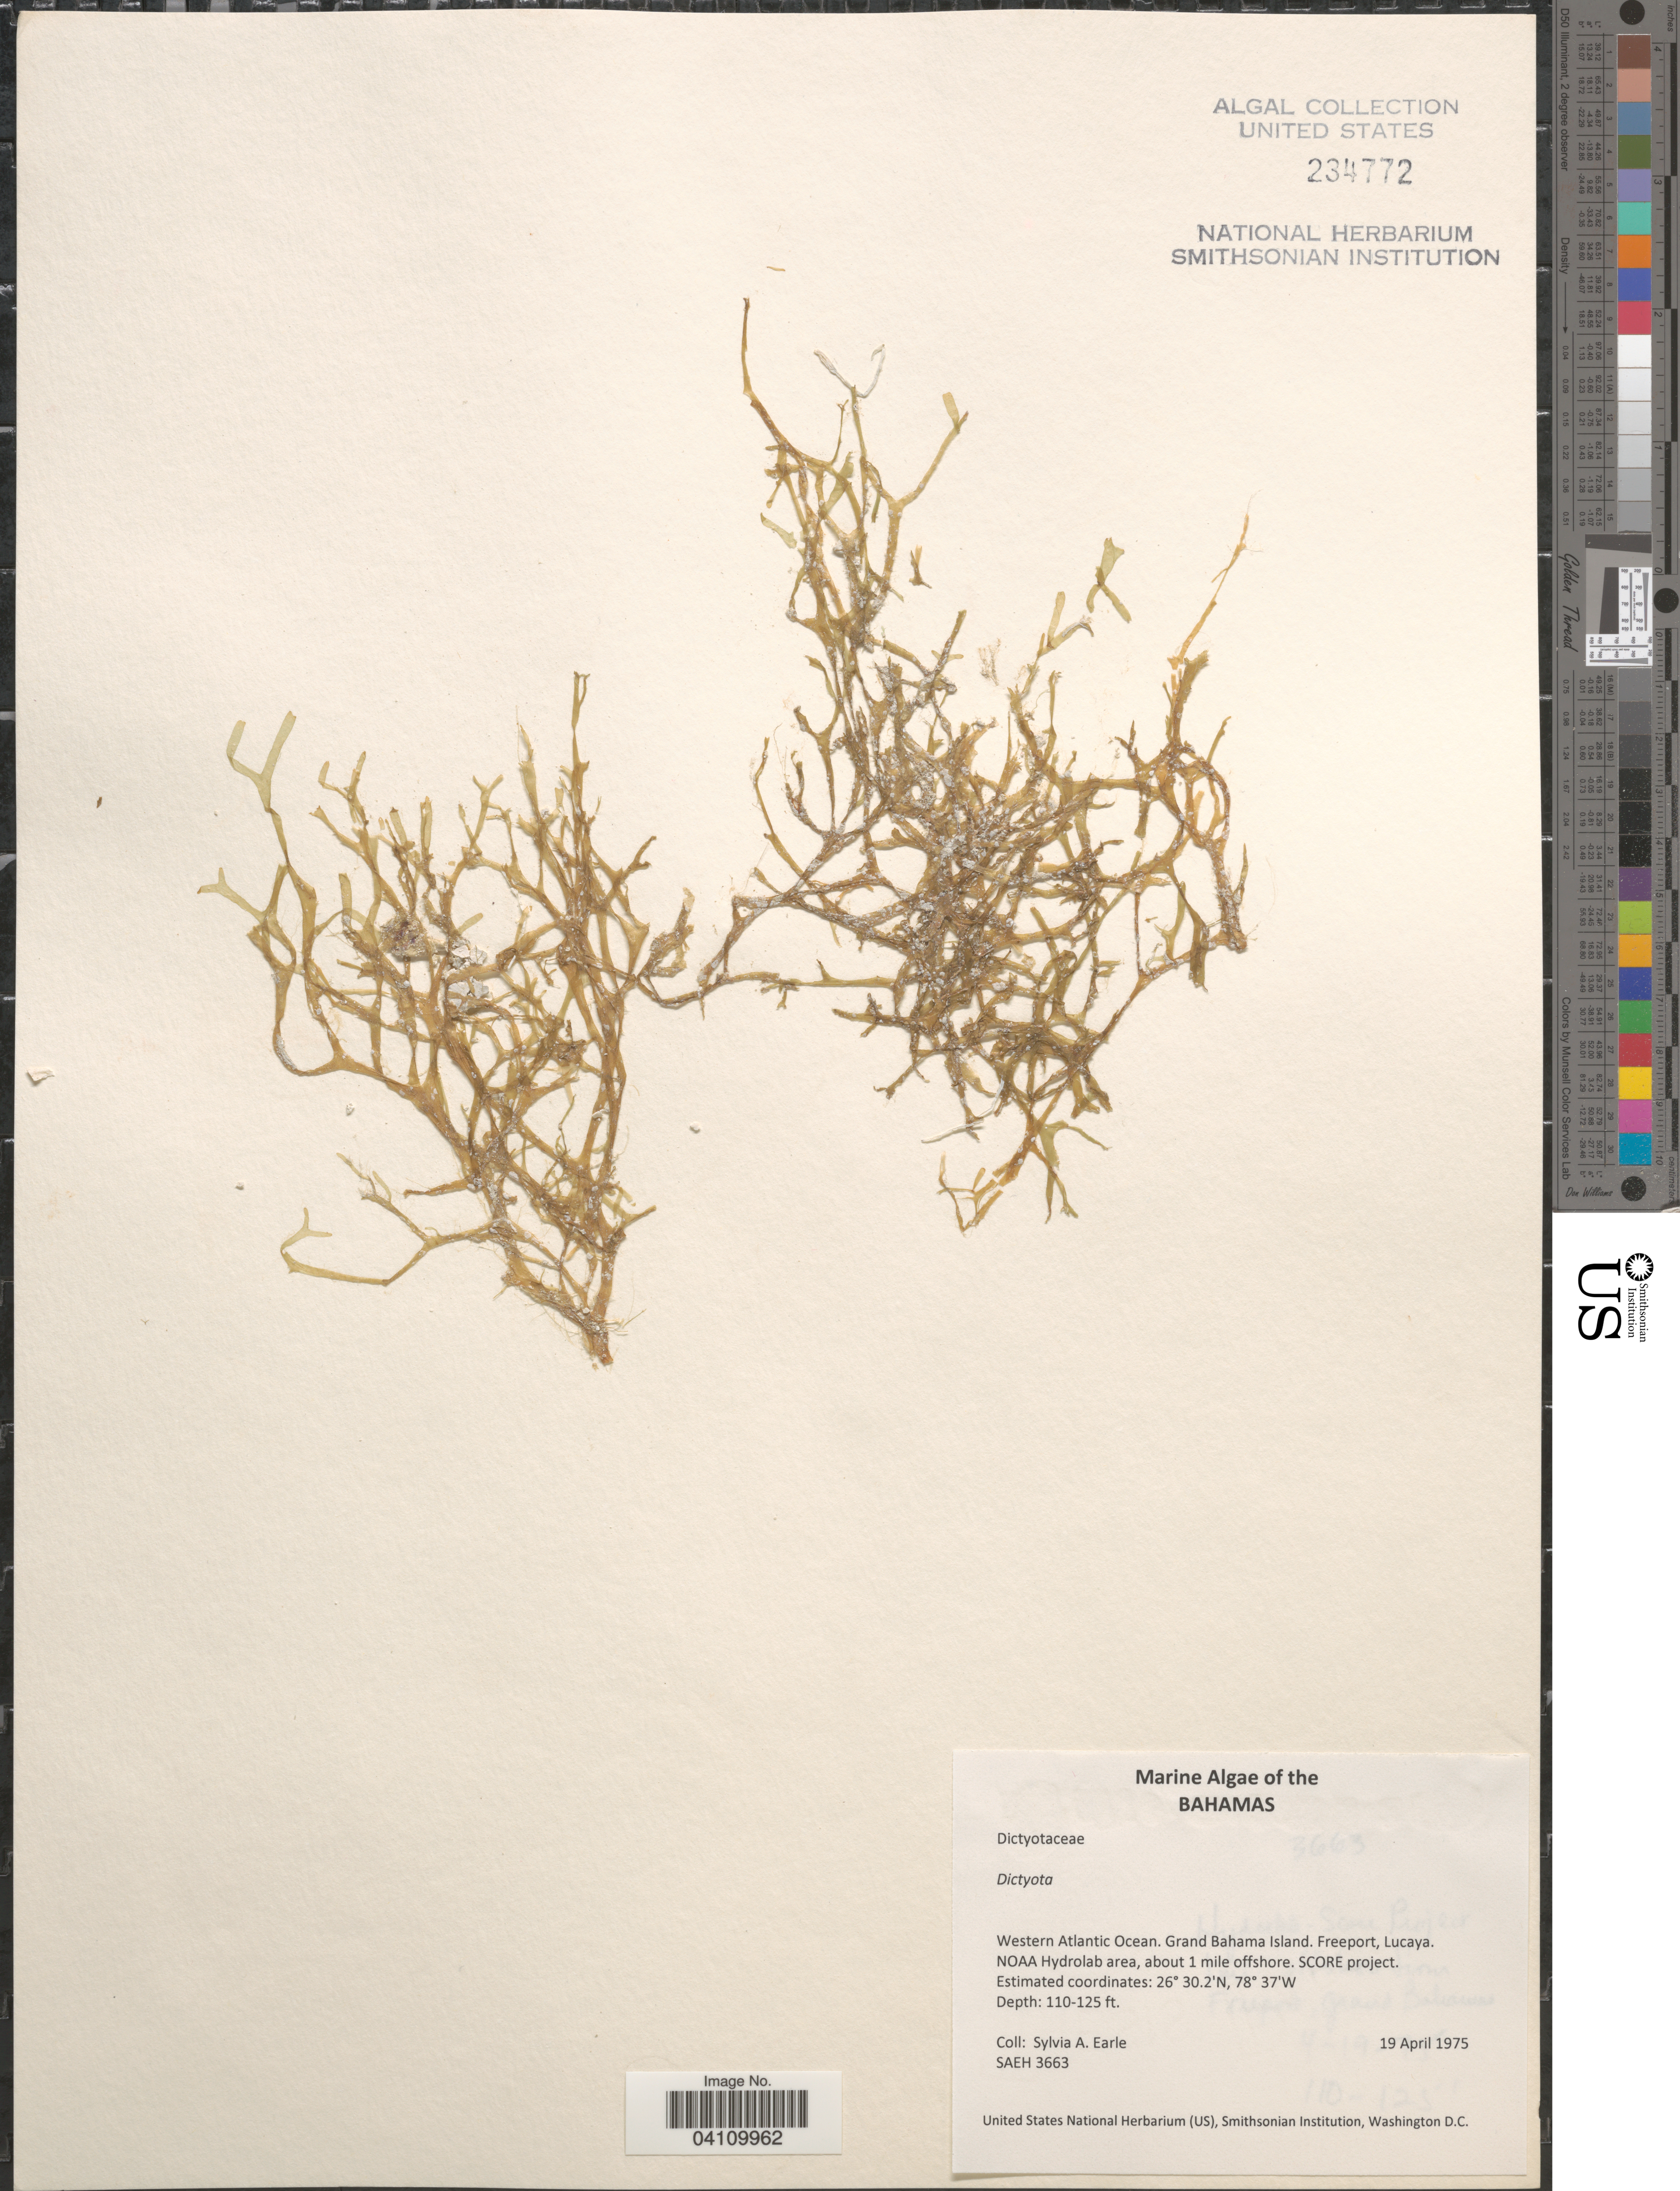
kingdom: Chromista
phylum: Ochrophyta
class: Phaeophyceae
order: Dictyotales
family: Dictyotaceae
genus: Dictyota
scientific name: Dictyota sp.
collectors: S. A. Earle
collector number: SAEH 3663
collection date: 1975-04-19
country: Bahamas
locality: Western Atlantic Ocean. Grand Bahama Island. Freeport, Lucaya. NOAA Hydrolab area, about 1 mile offshore. SCORE project.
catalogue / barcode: US 234772